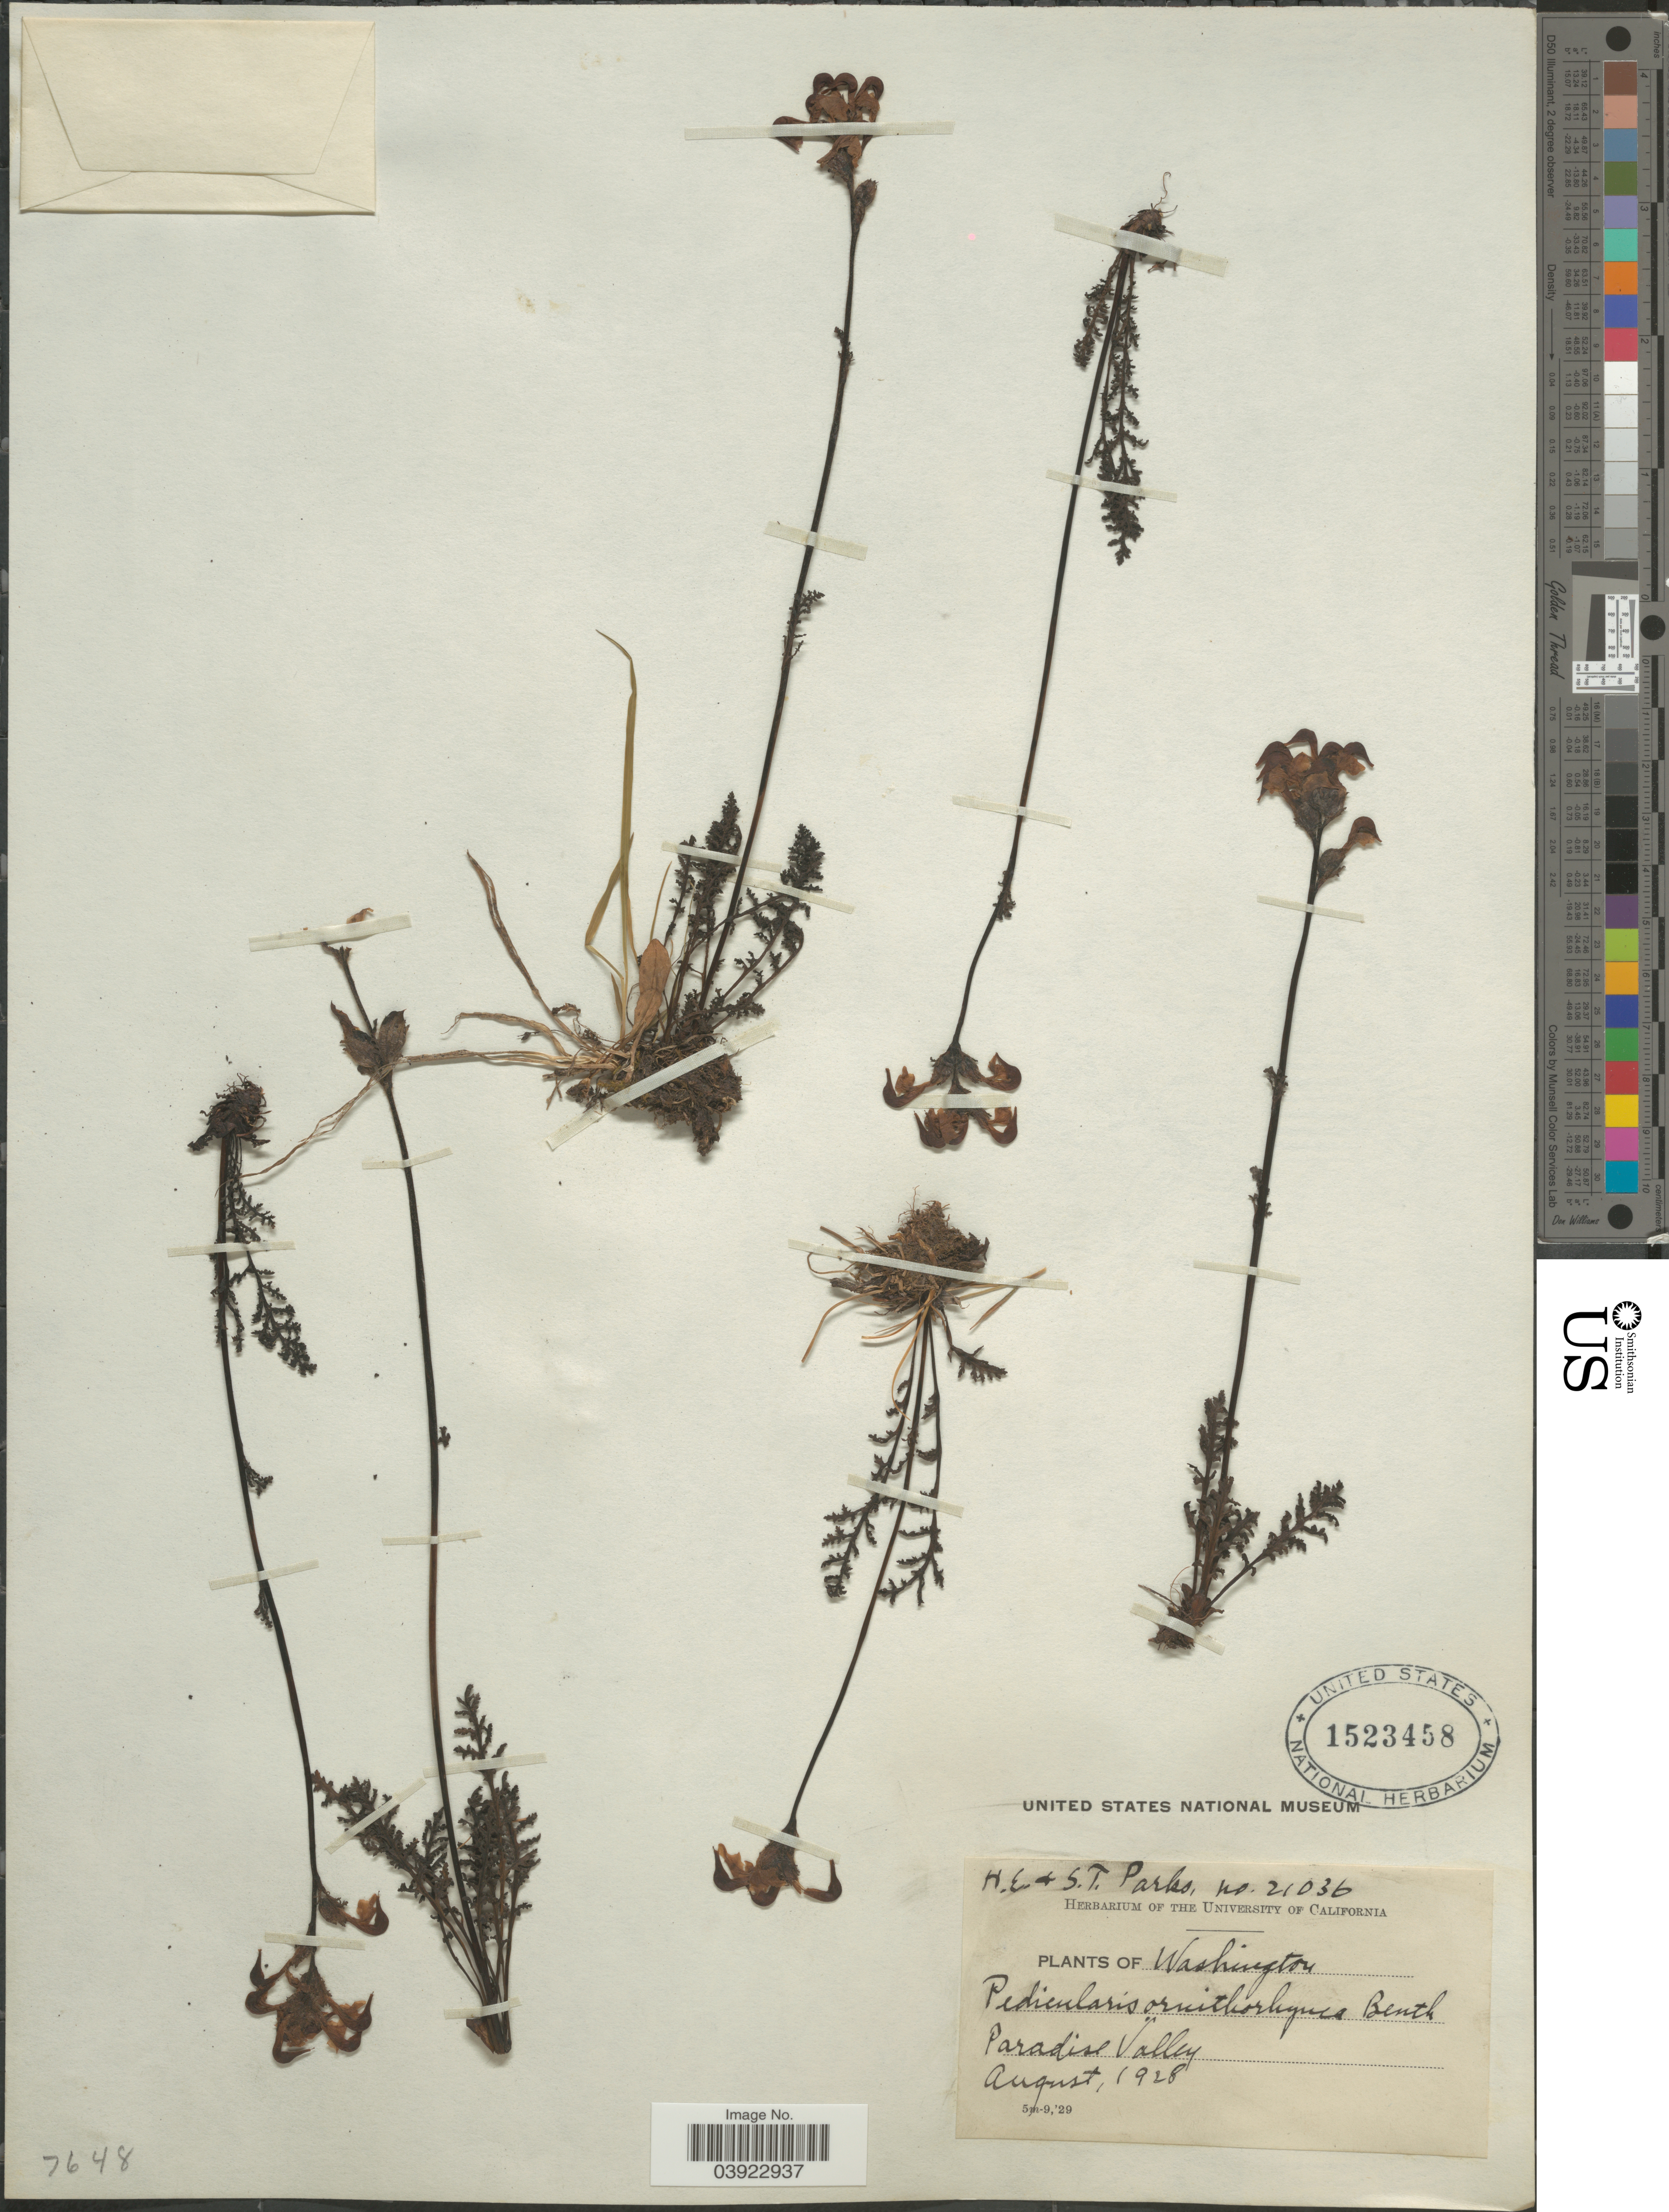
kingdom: Plantae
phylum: Tracheophyta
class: Magnoliopsida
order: Lamiales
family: Orobanchaceae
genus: Pedicularis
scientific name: Pedicularis ornithorhyncha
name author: Benth.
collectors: H. E. Parks & S. Parks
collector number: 21036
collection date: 1928-08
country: United States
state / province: Washington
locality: Paradise Valley.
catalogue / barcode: US 1523458